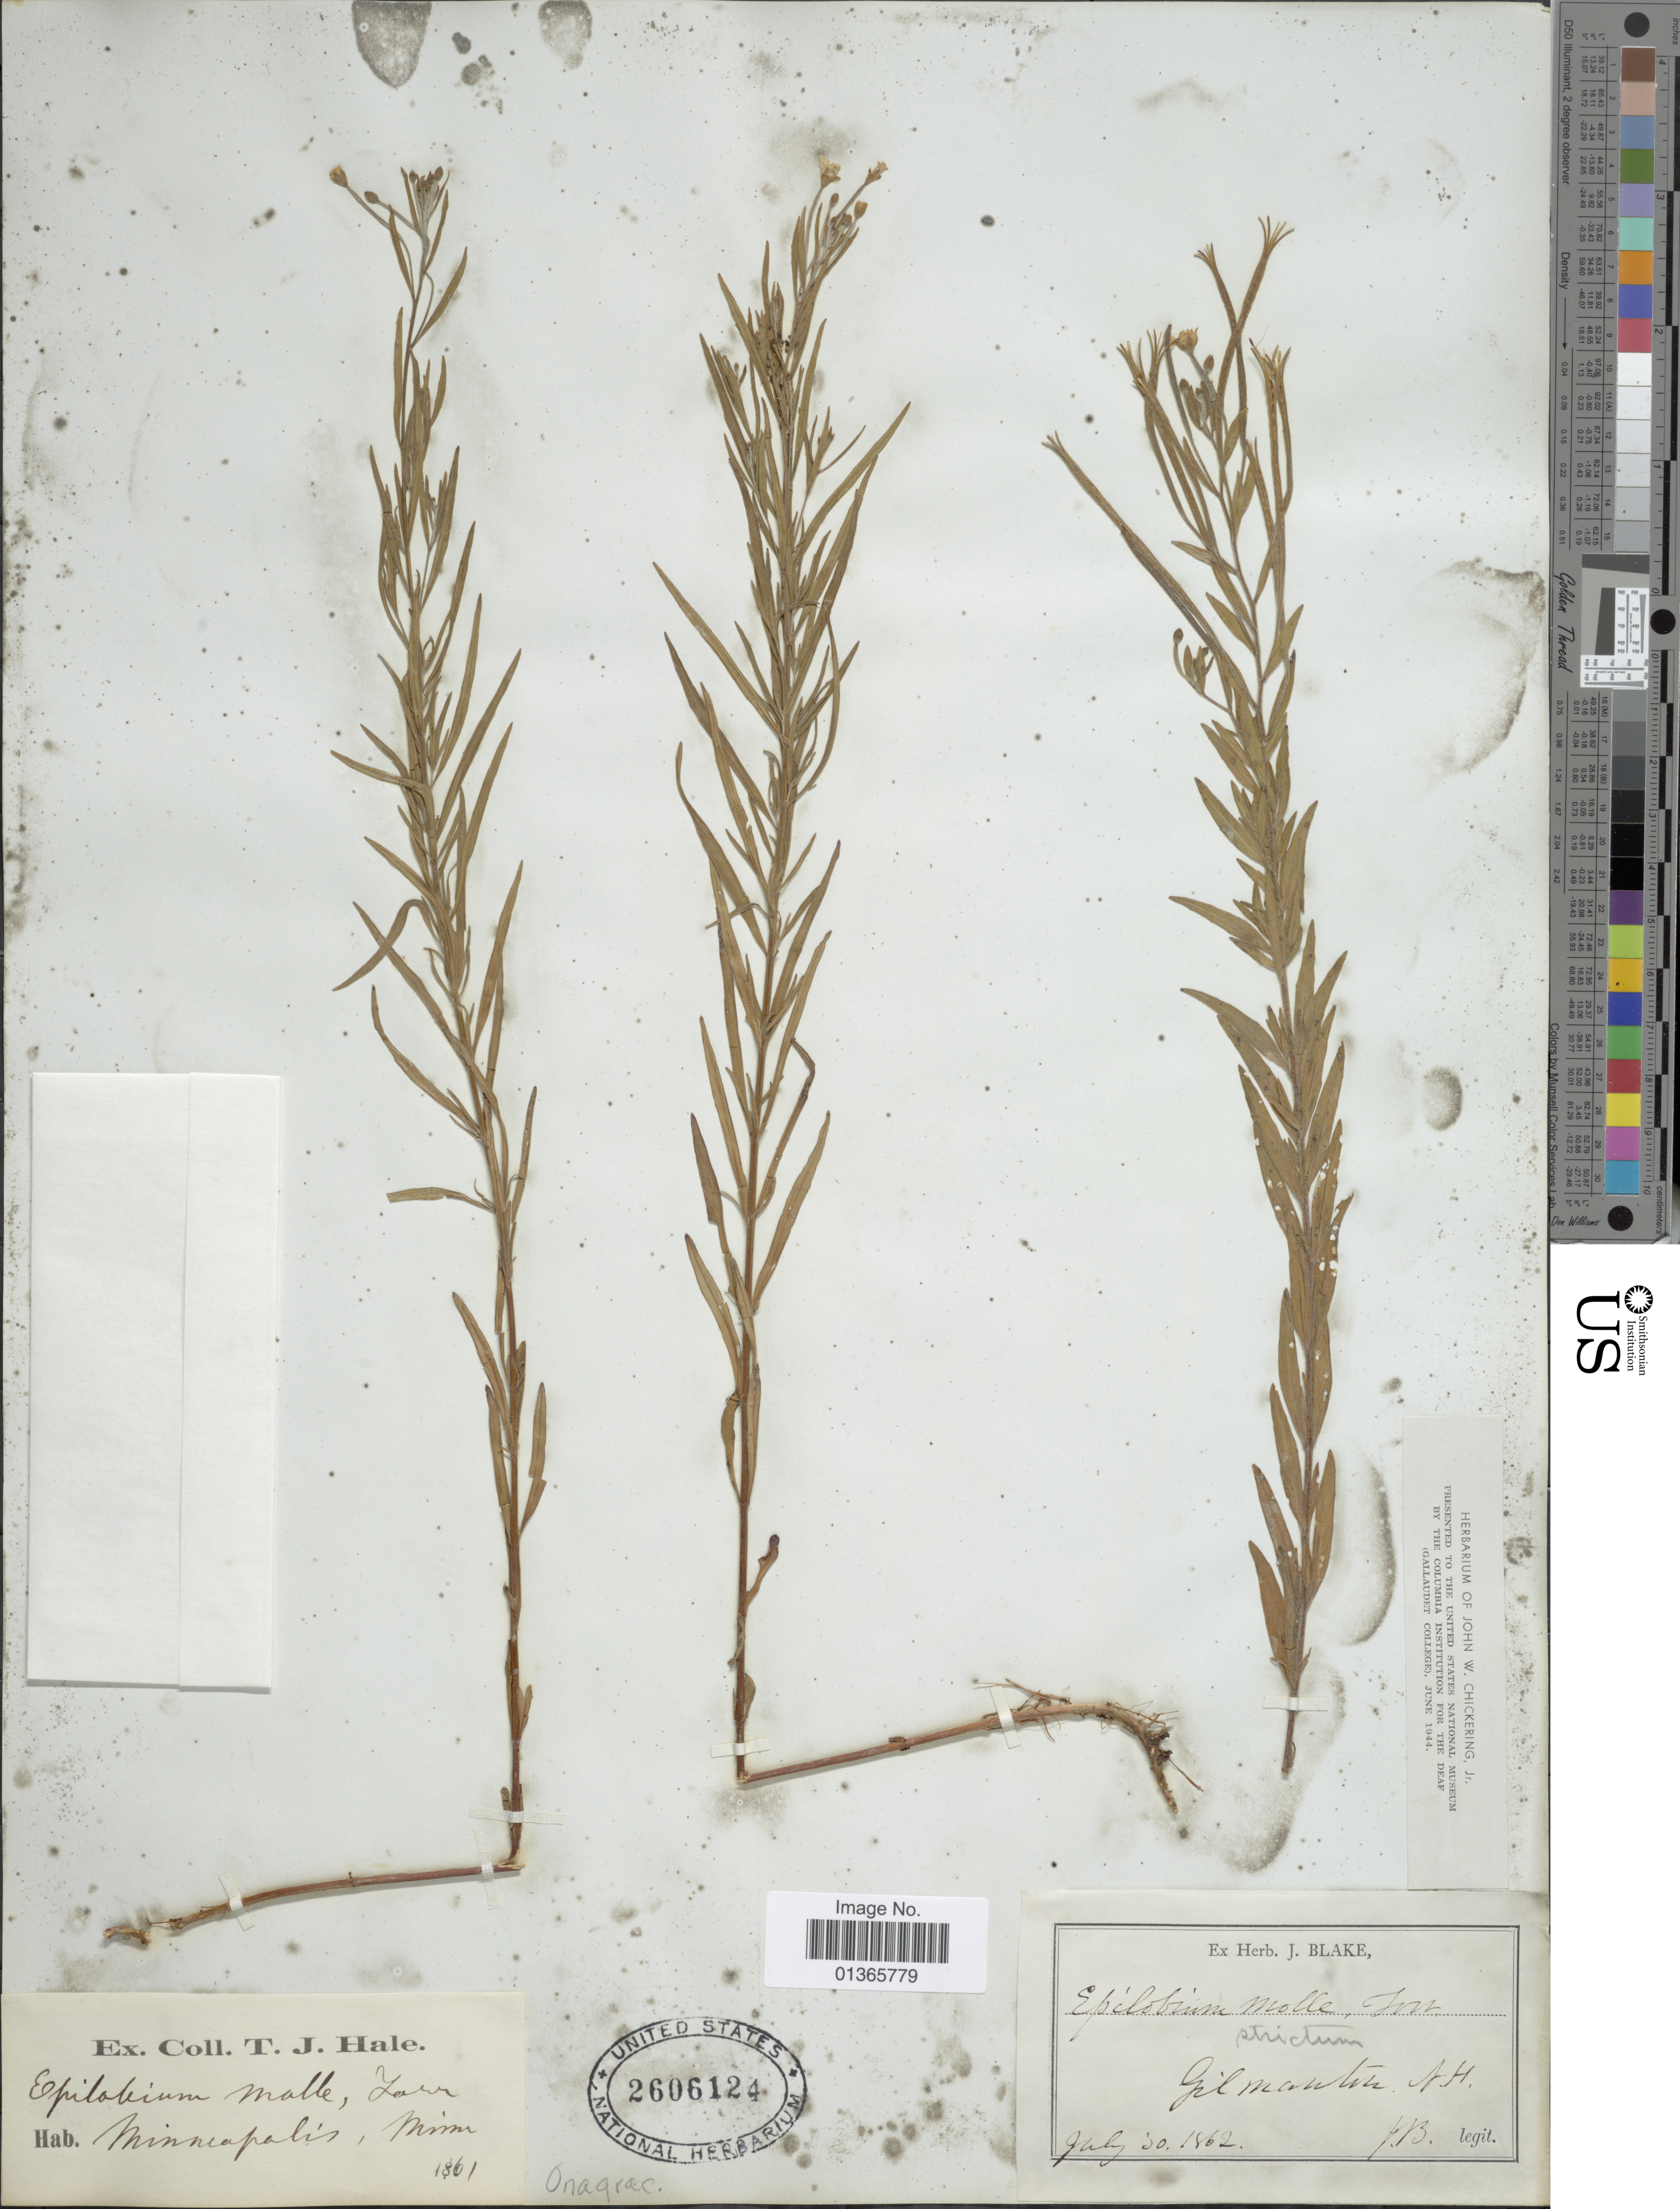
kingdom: Plantae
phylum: Tracheophyta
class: Magnoliopsida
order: Myrtales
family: Onagraceae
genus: Epilobium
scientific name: Epilobium strictum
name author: Muhl.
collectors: J. Blake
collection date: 1862-07-30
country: United States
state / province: New Hampshire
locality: Gilmanton.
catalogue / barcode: US 2606124